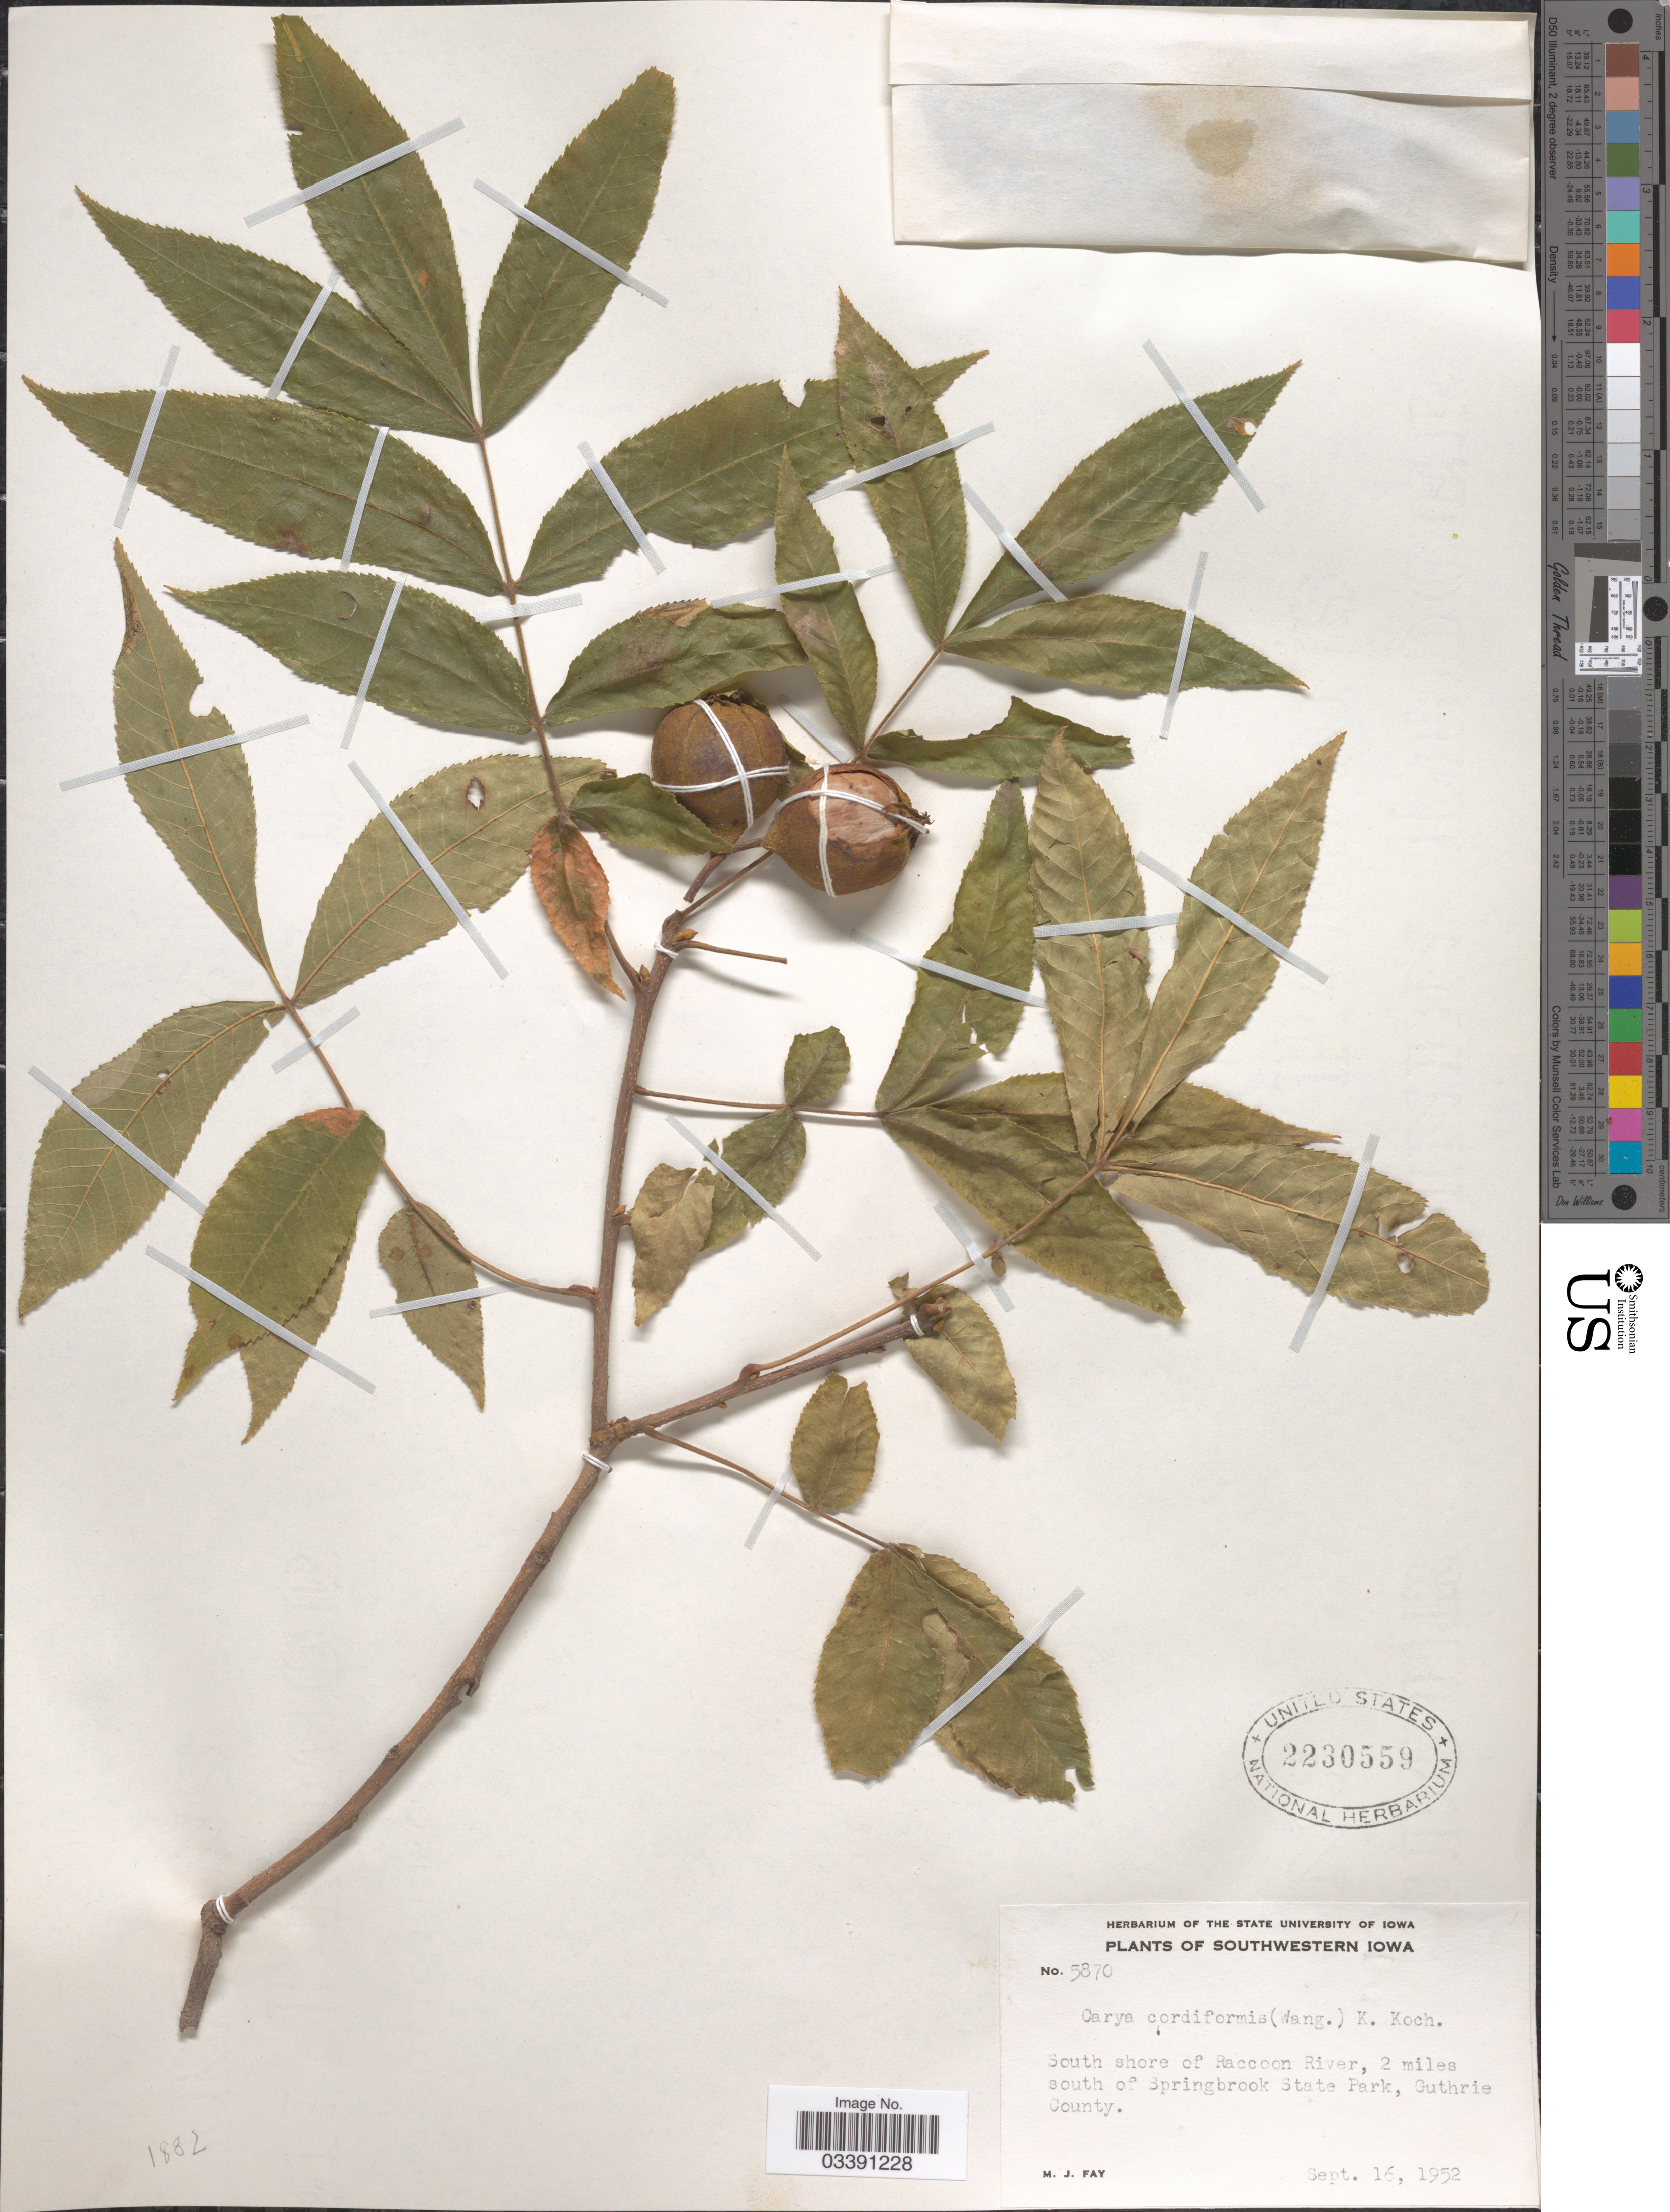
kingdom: Plantae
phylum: Tracheophyta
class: Magnoliopsida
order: Fagales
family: Juglandaceae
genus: Carya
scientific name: Carya cordiformis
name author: (Wangenh.) K. Koch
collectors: M. Fay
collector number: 5870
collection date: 1952-09-16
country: United States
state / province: Iowa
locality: Southwestern Iowa. South shore of Raccoon River, 2 miles south of Springbrook State Park, Guthrie County.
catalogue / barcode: US 2230559